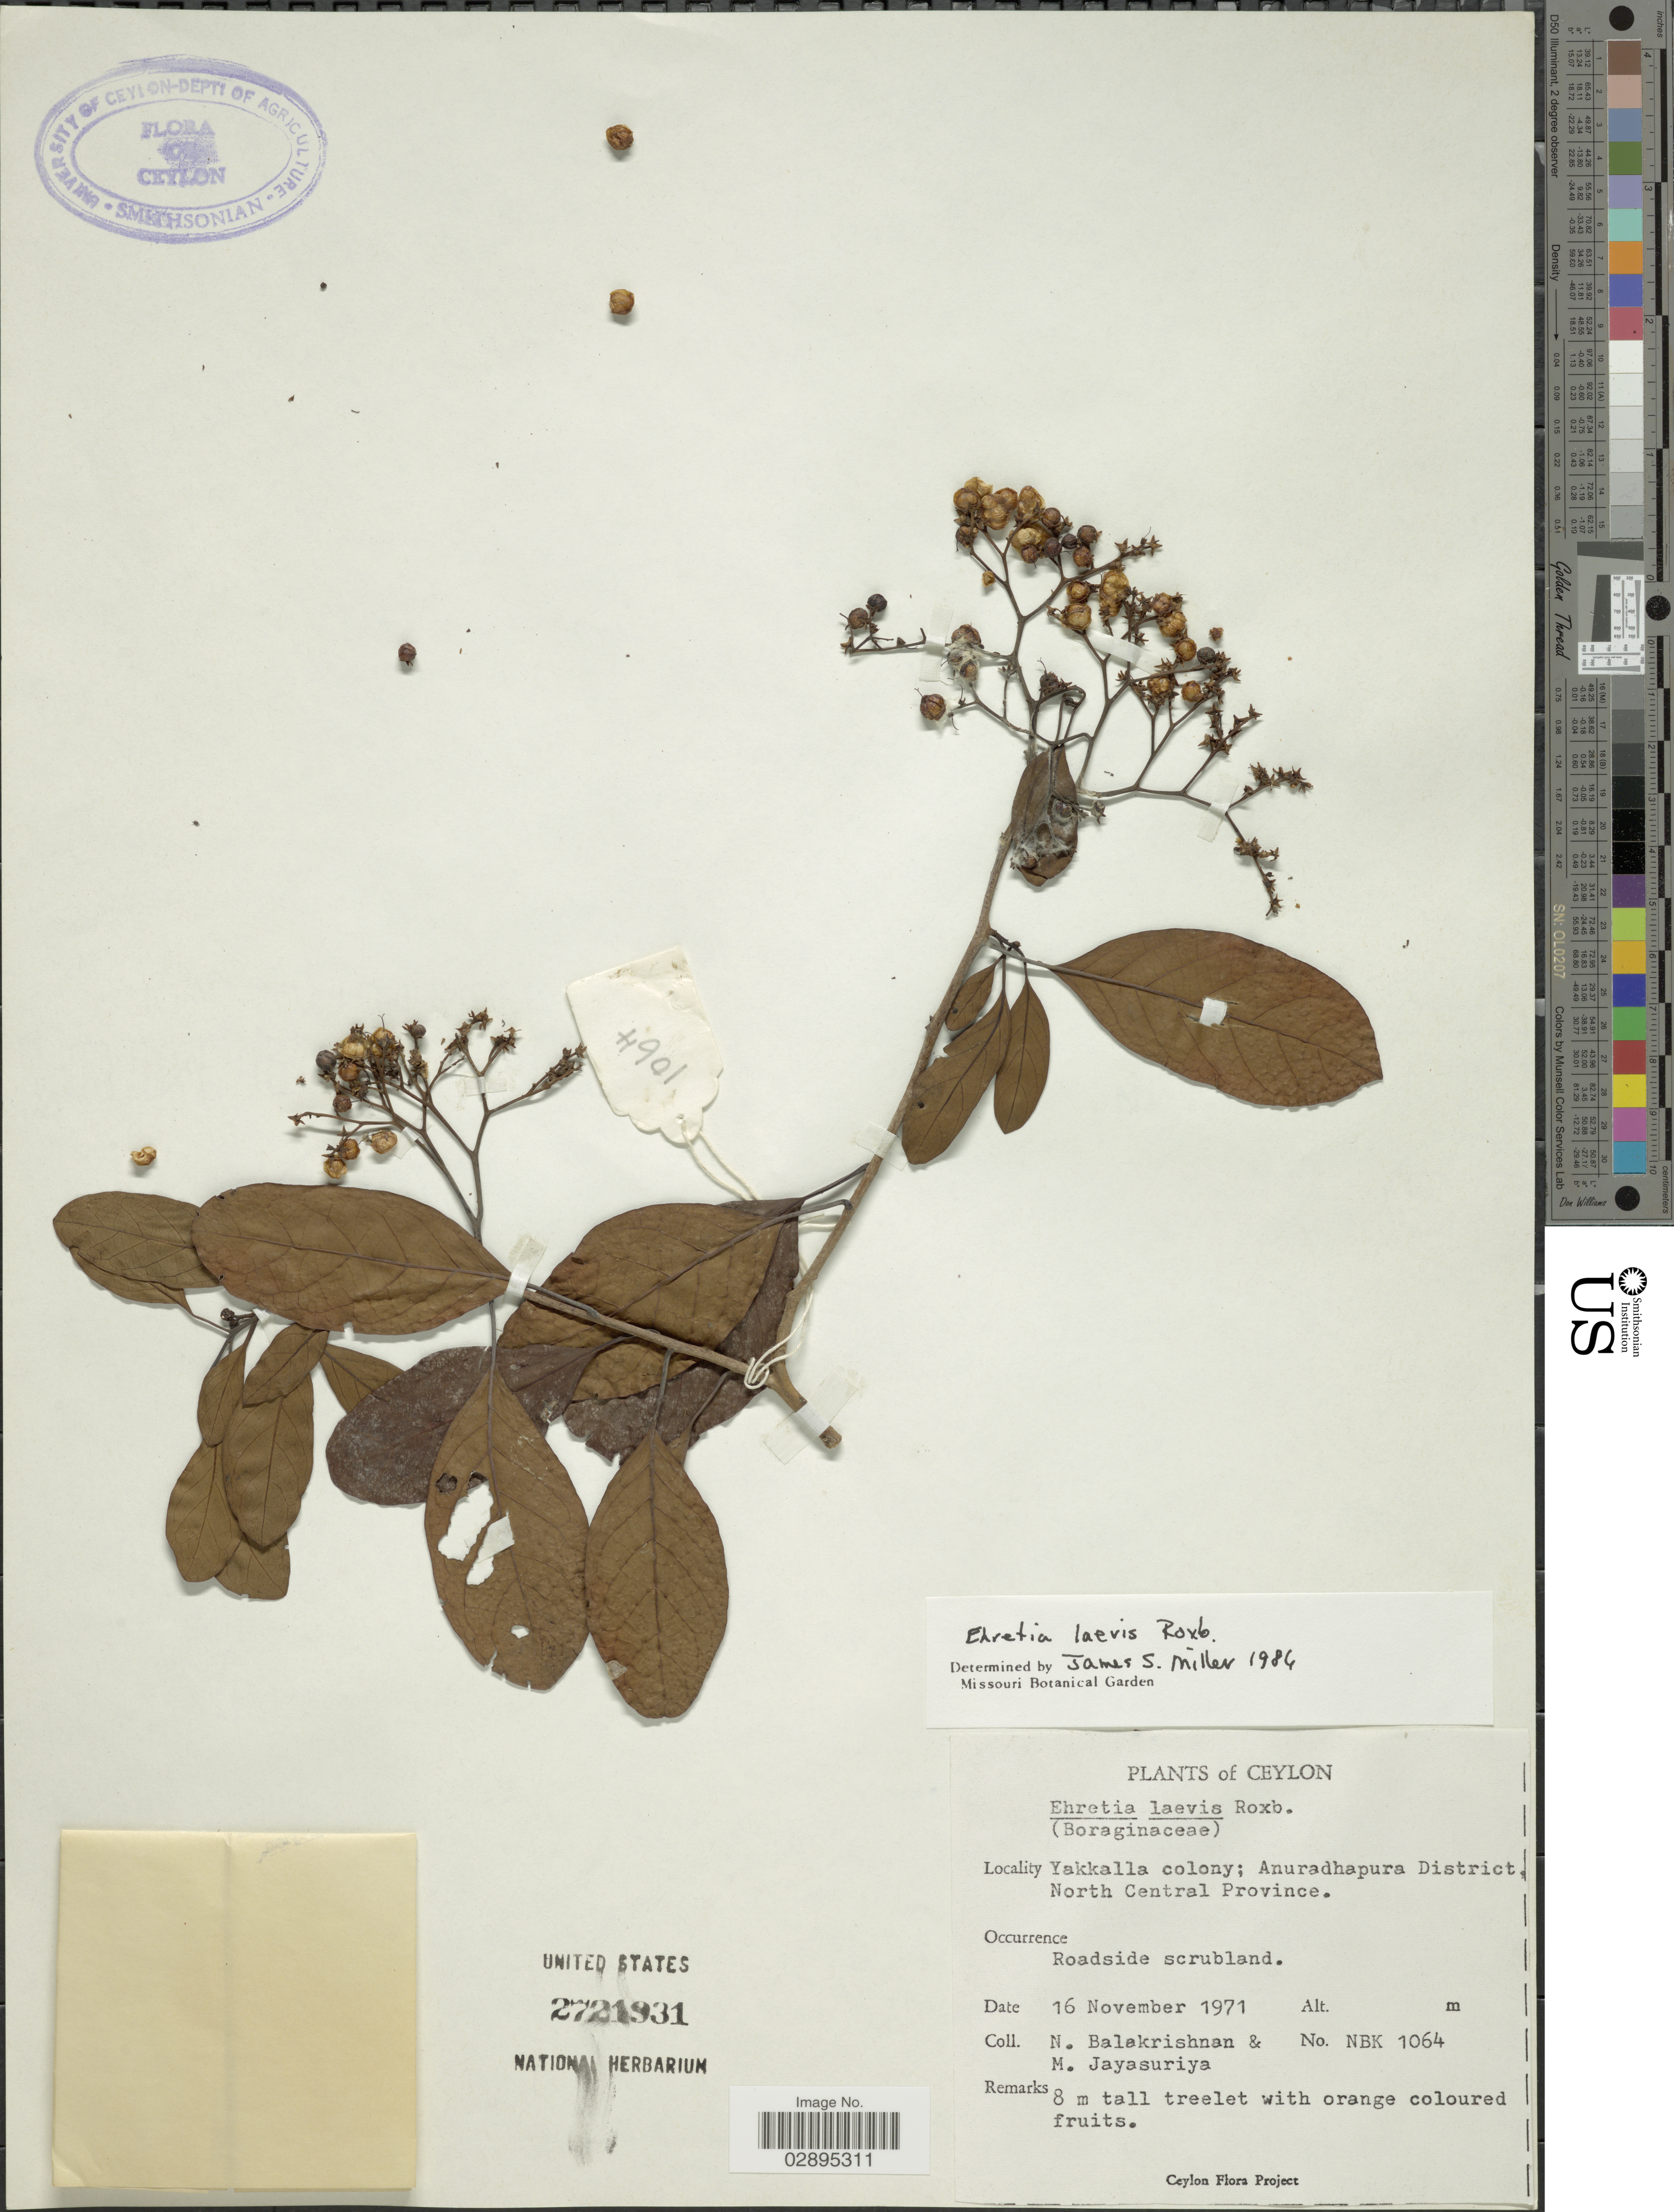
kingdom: Plantae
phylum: Tracheophyta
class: Magnoliopsida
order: Boraginales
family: Ehretiaceae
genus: Ehretia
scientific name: Ehretia laevis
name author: Roxb.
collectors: N. Balakrishnan & M. Jayasuriya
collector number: NBK1064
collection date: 1971-11-16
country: Sri Lanka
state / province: North Central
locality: Ceylon. Yakkala colony; Anuradhapura District.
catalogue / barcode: US 2721931